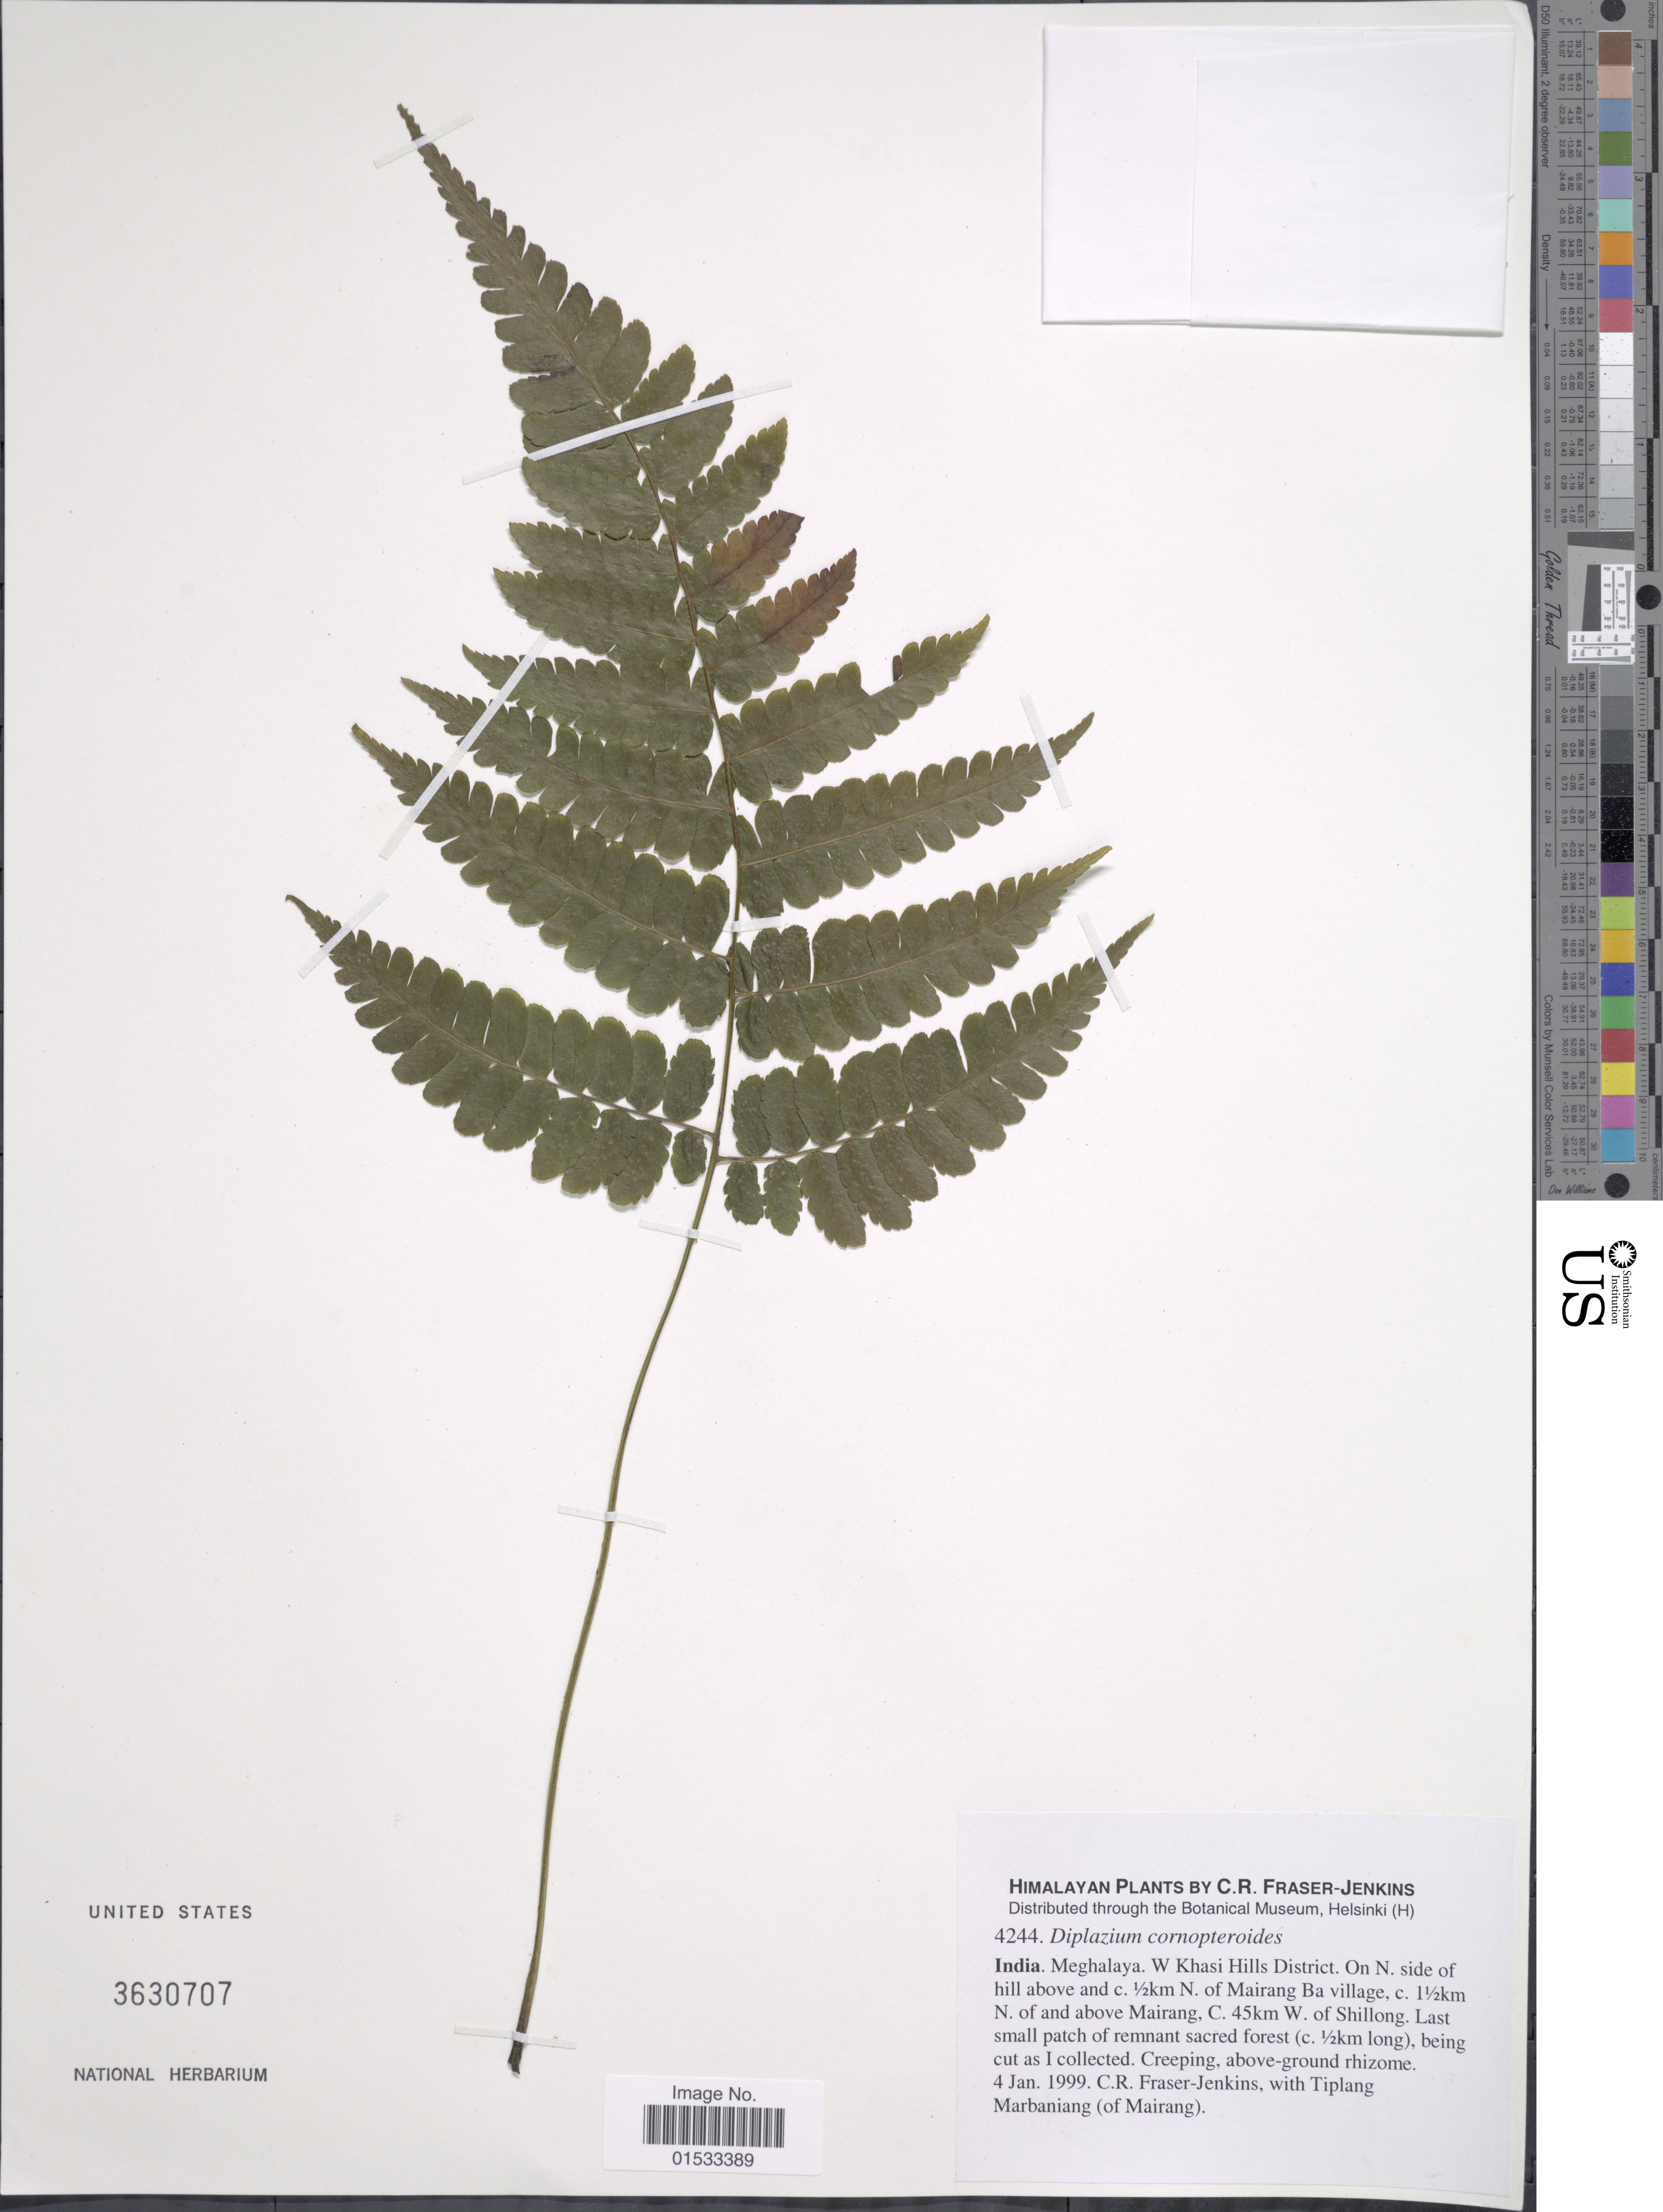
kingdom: Plantae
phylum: Tracheophyta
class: Polypodiopsida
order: Polypodiales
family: Athyriaceae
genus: Diplazium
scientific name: Diplazium cornopteroides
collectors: C. R. Fraser-Jenkins & R. Pariyar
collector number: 4244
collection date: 1999-01-04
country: India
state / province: Meghalaya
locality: W. Khasi Hills District. on N. side of hill above and c. 1/2 km N. of Mairang Ba village, c. 1 1/2 km N. of and above Mairang, C. 45 km W. of Shillong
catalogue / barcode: US 3630707